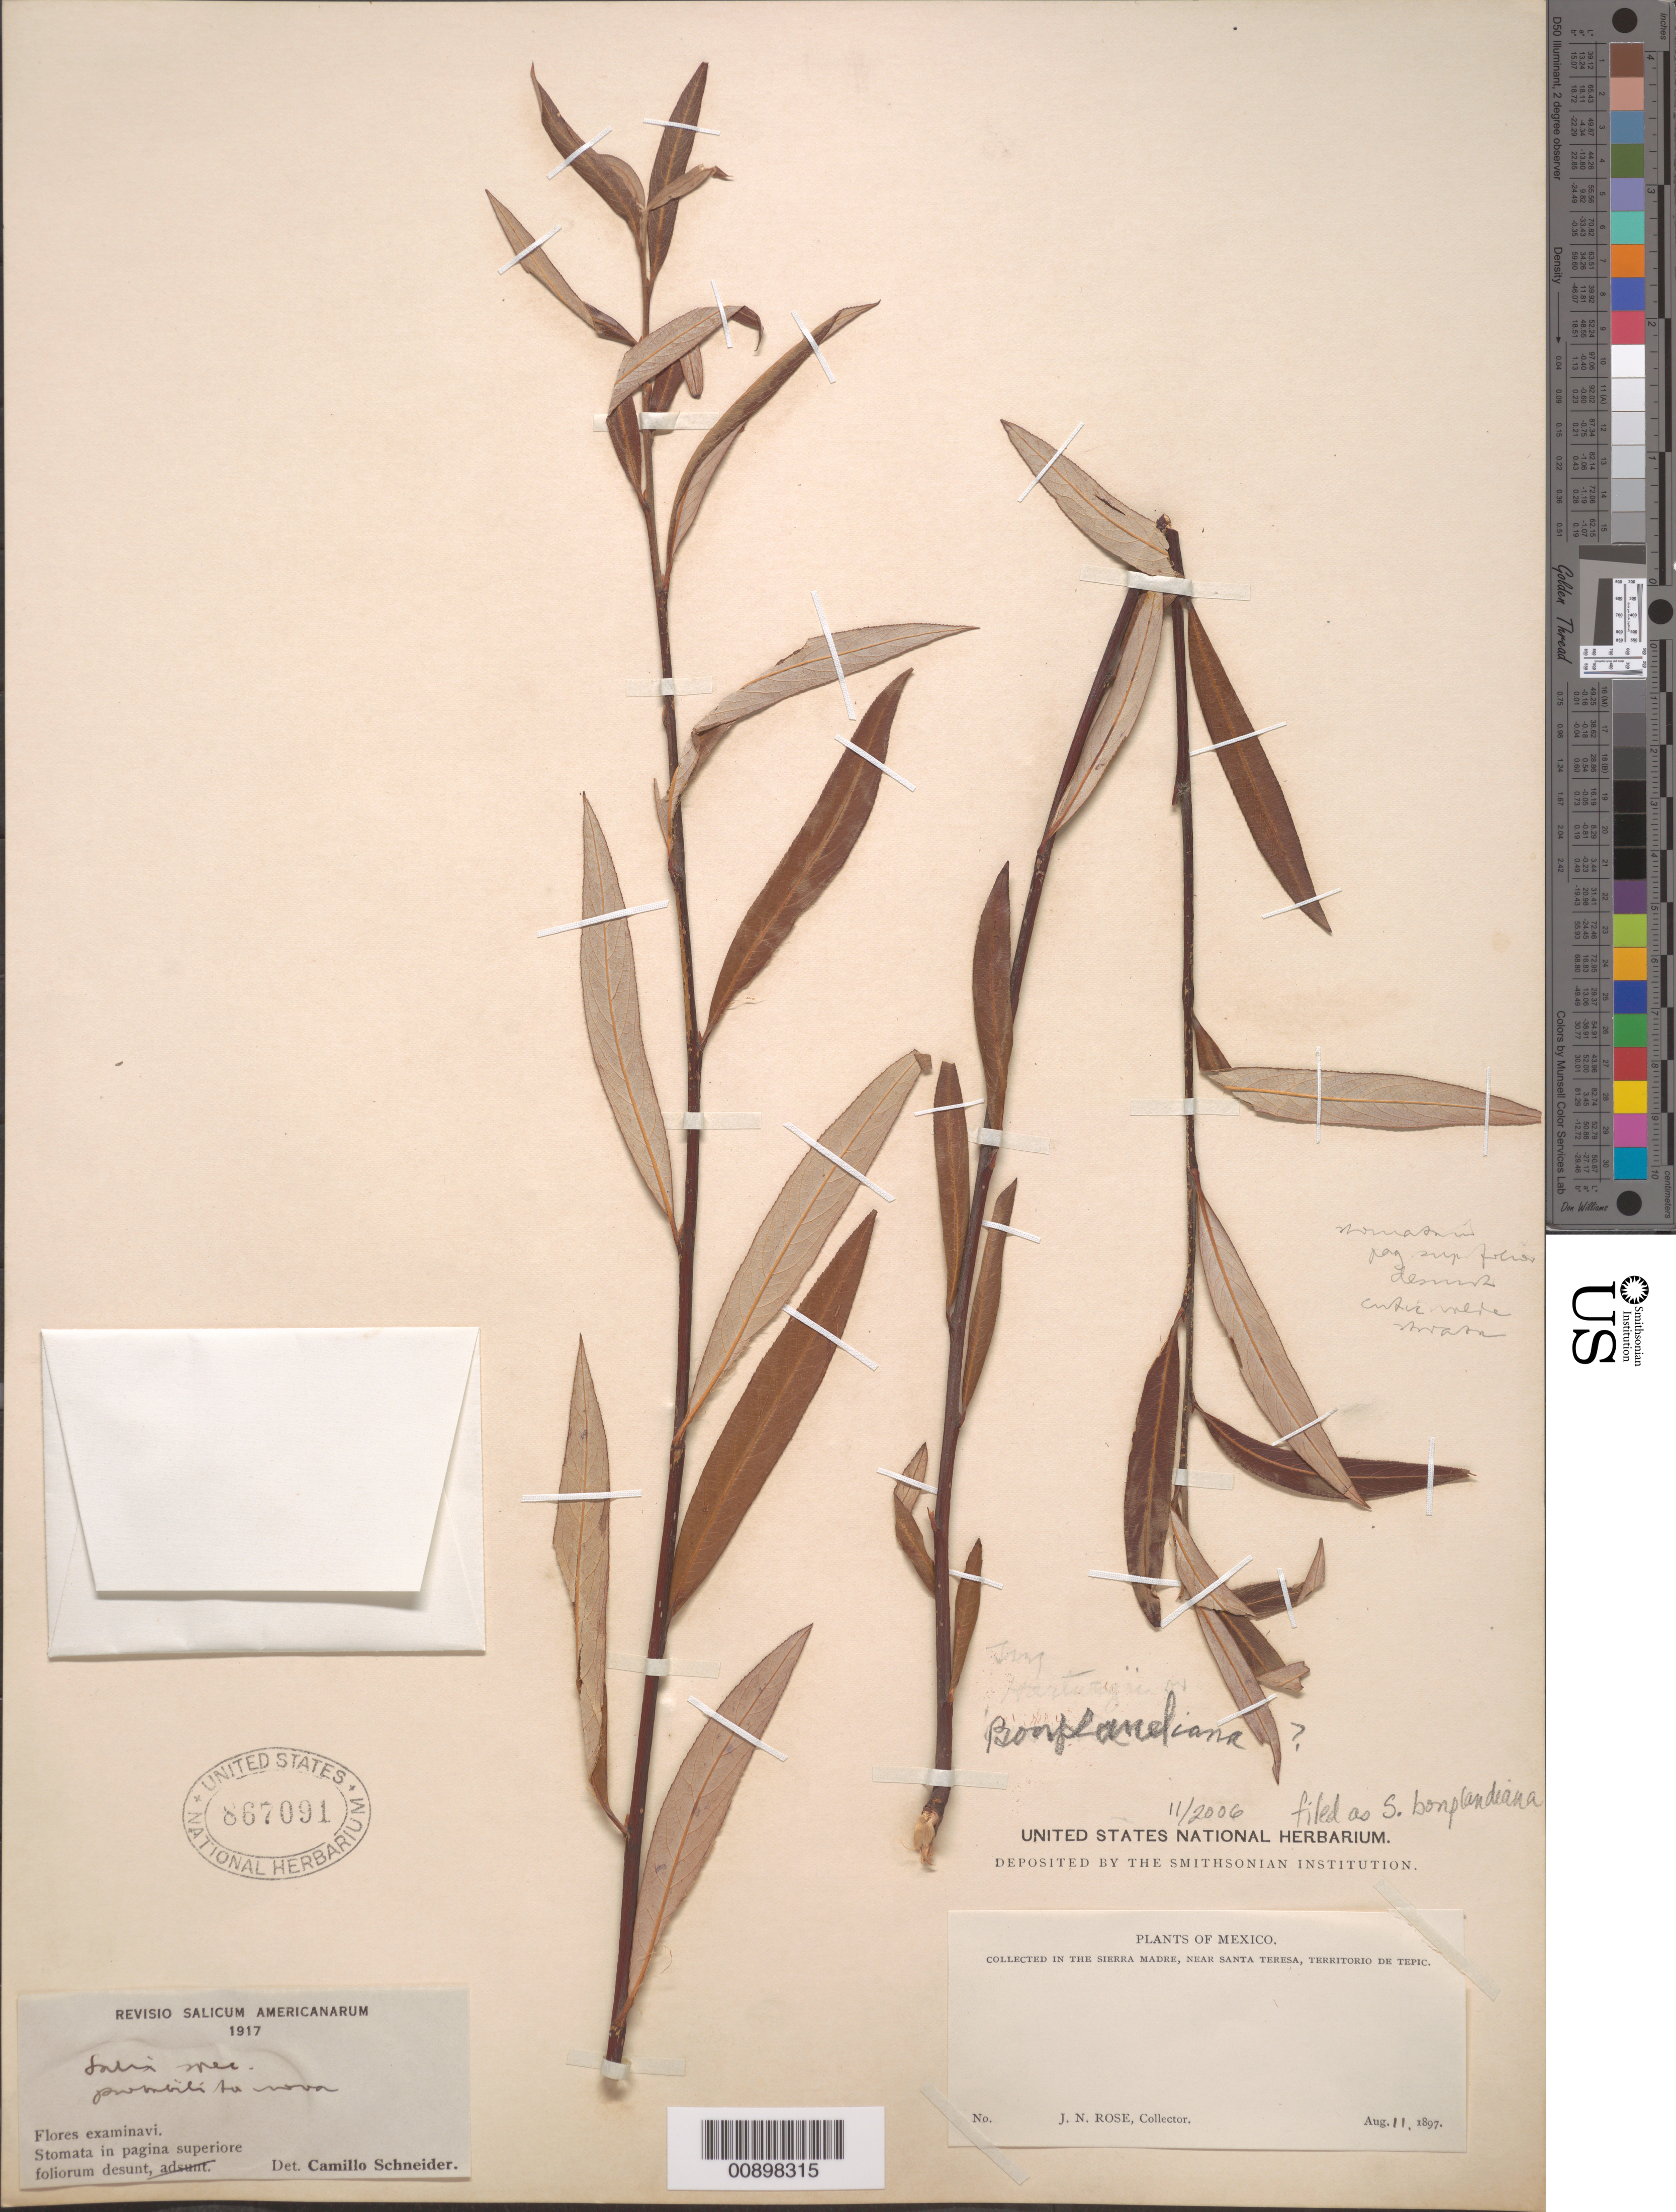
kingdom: Plantae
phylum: Tracheophyta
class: Magnoliopsida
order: Malpighiales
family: Salicaceae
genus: Salix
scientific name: Salix bonplandiana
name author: Kunth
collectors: J. N. Rose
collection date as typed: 11 Aug 1897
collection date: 1897-08-11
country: Mexico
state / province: Nayarit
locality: Sierra Madre, near Santa Teresa, Territorio de Tepic.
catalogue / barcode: US 867091